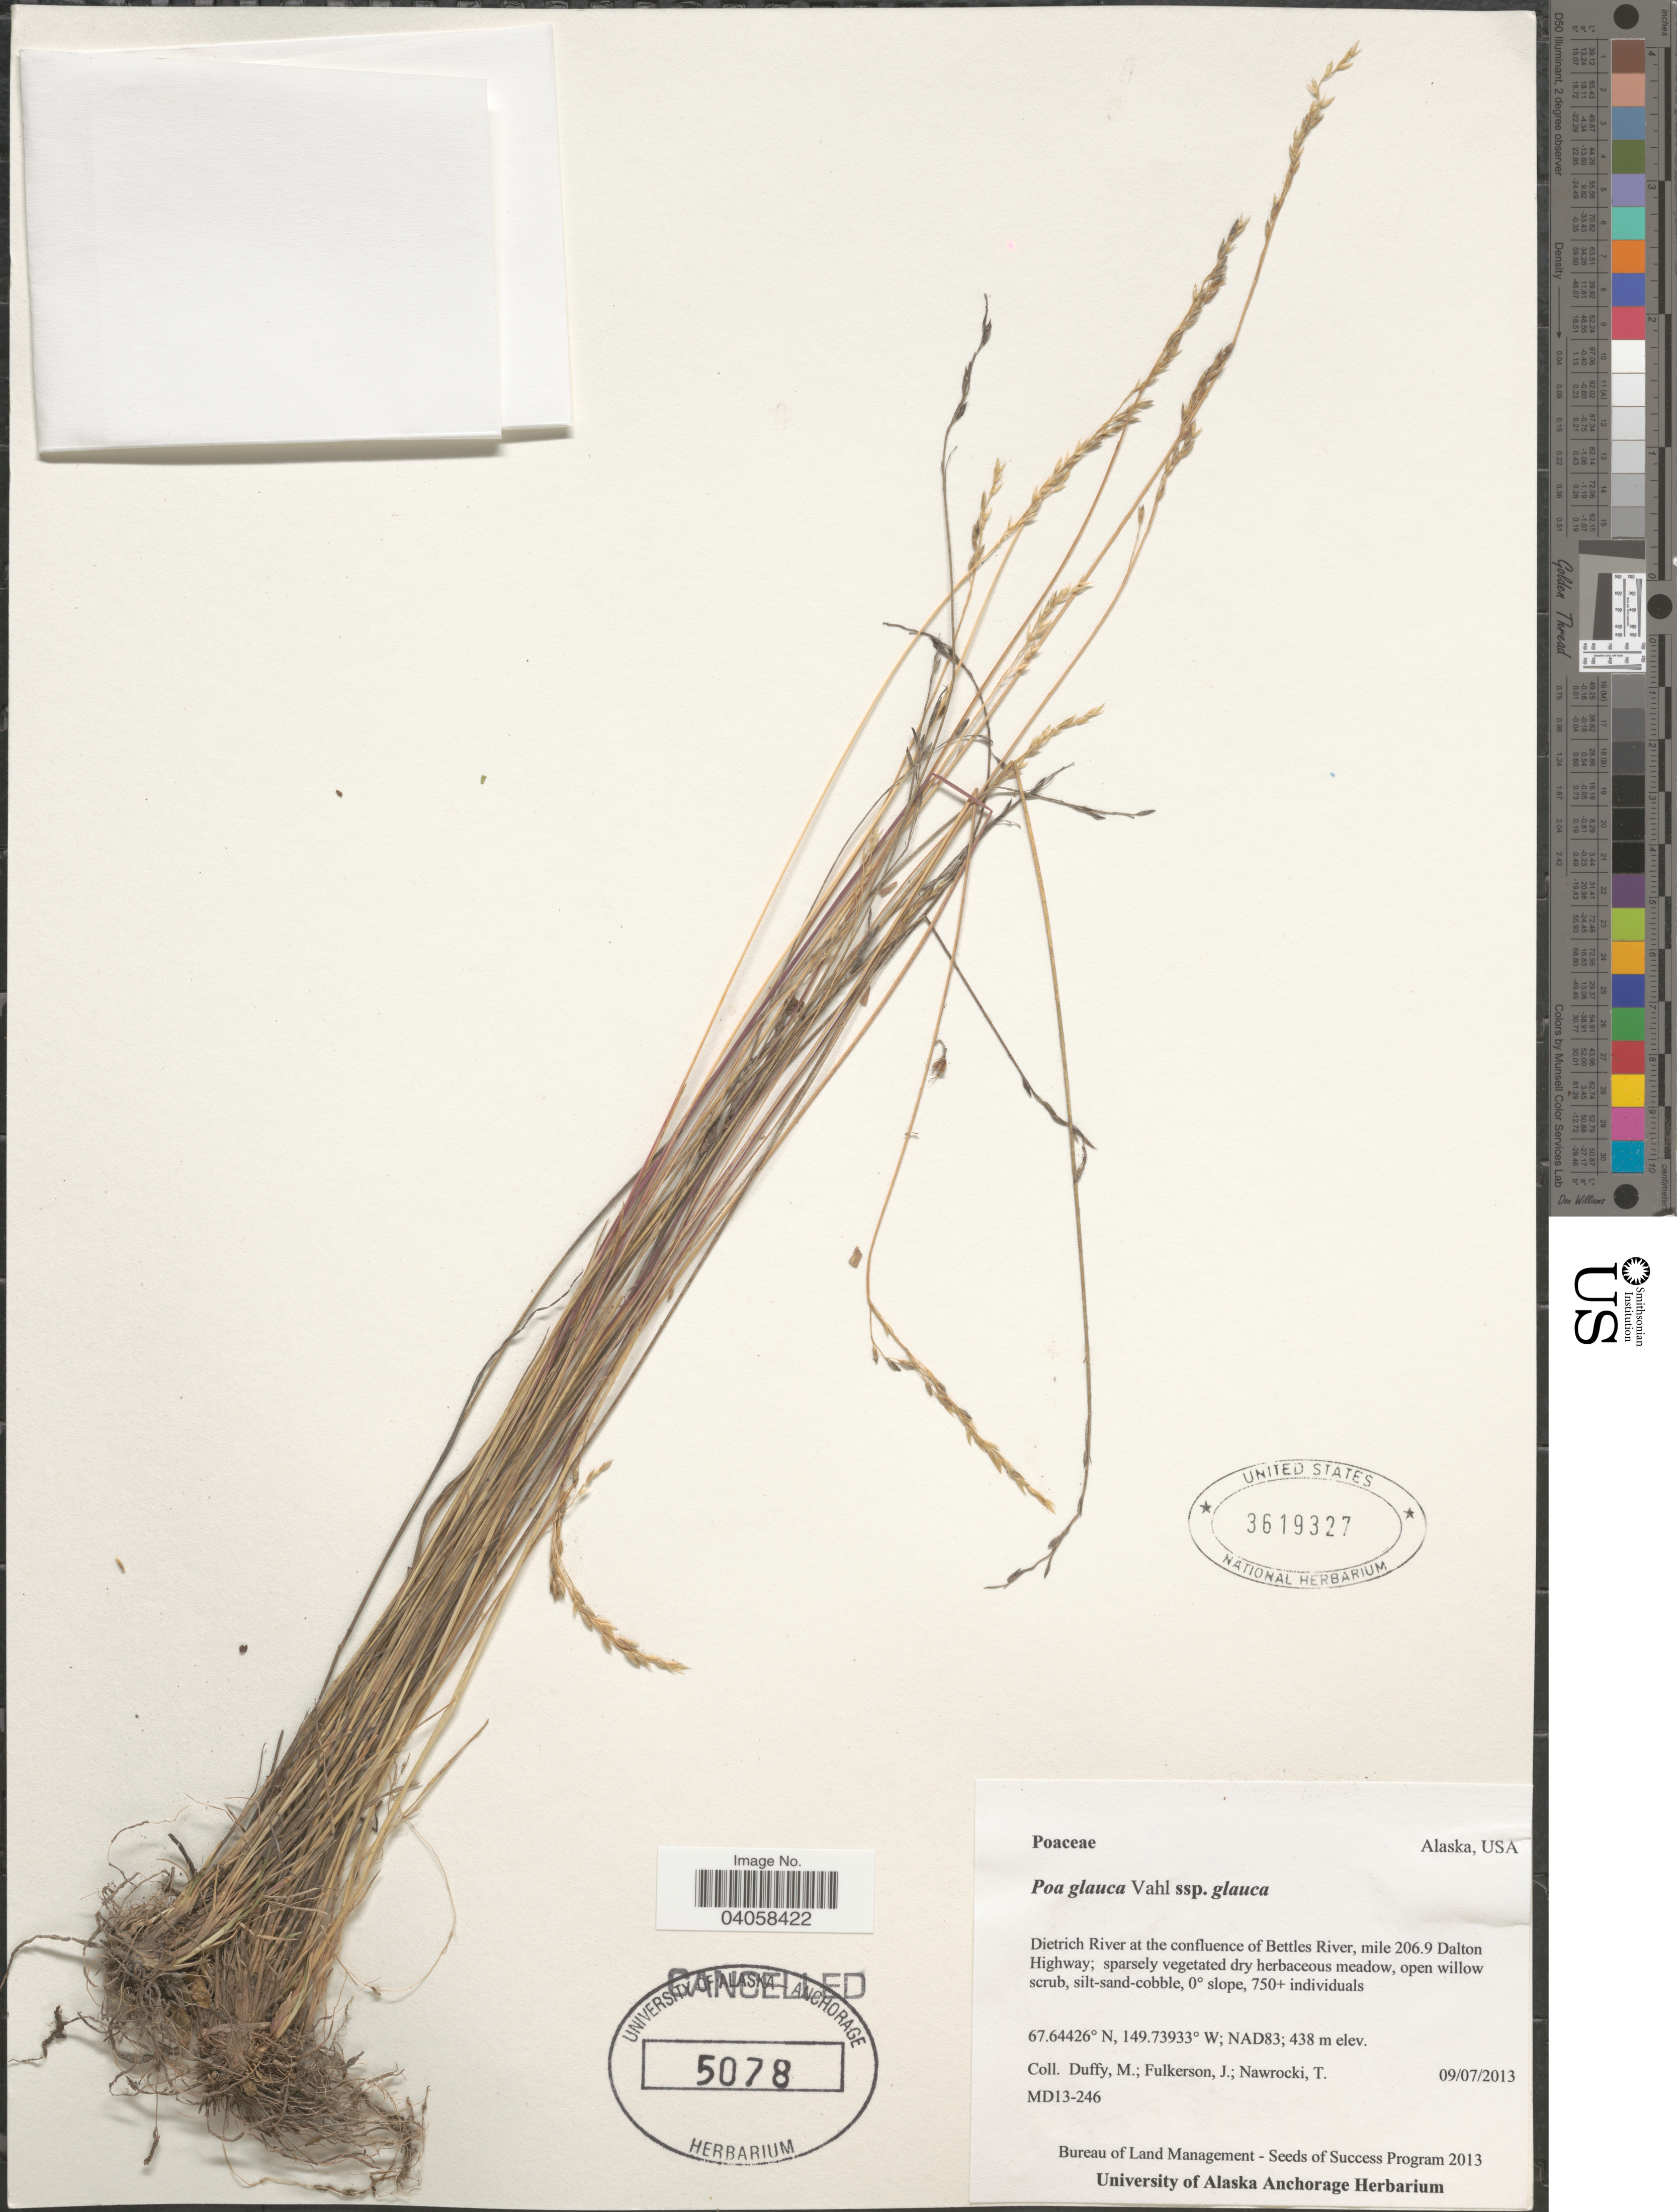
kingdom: Plantae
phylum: Tracheophyta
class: Liliopsida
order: Poales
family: Poaceae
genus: Poa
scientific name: Poa glauca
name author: Vahl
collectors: M. Duffy, J. Fulkerson & T. Nawrocki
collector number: MD13-246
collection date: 2013-09-07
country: United States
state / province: Alaska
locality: Dietrich River at the confluence of Bettles River, mile 206.9 Dalton Highway, 0° slope.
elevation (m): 438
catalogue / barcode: US 3619327